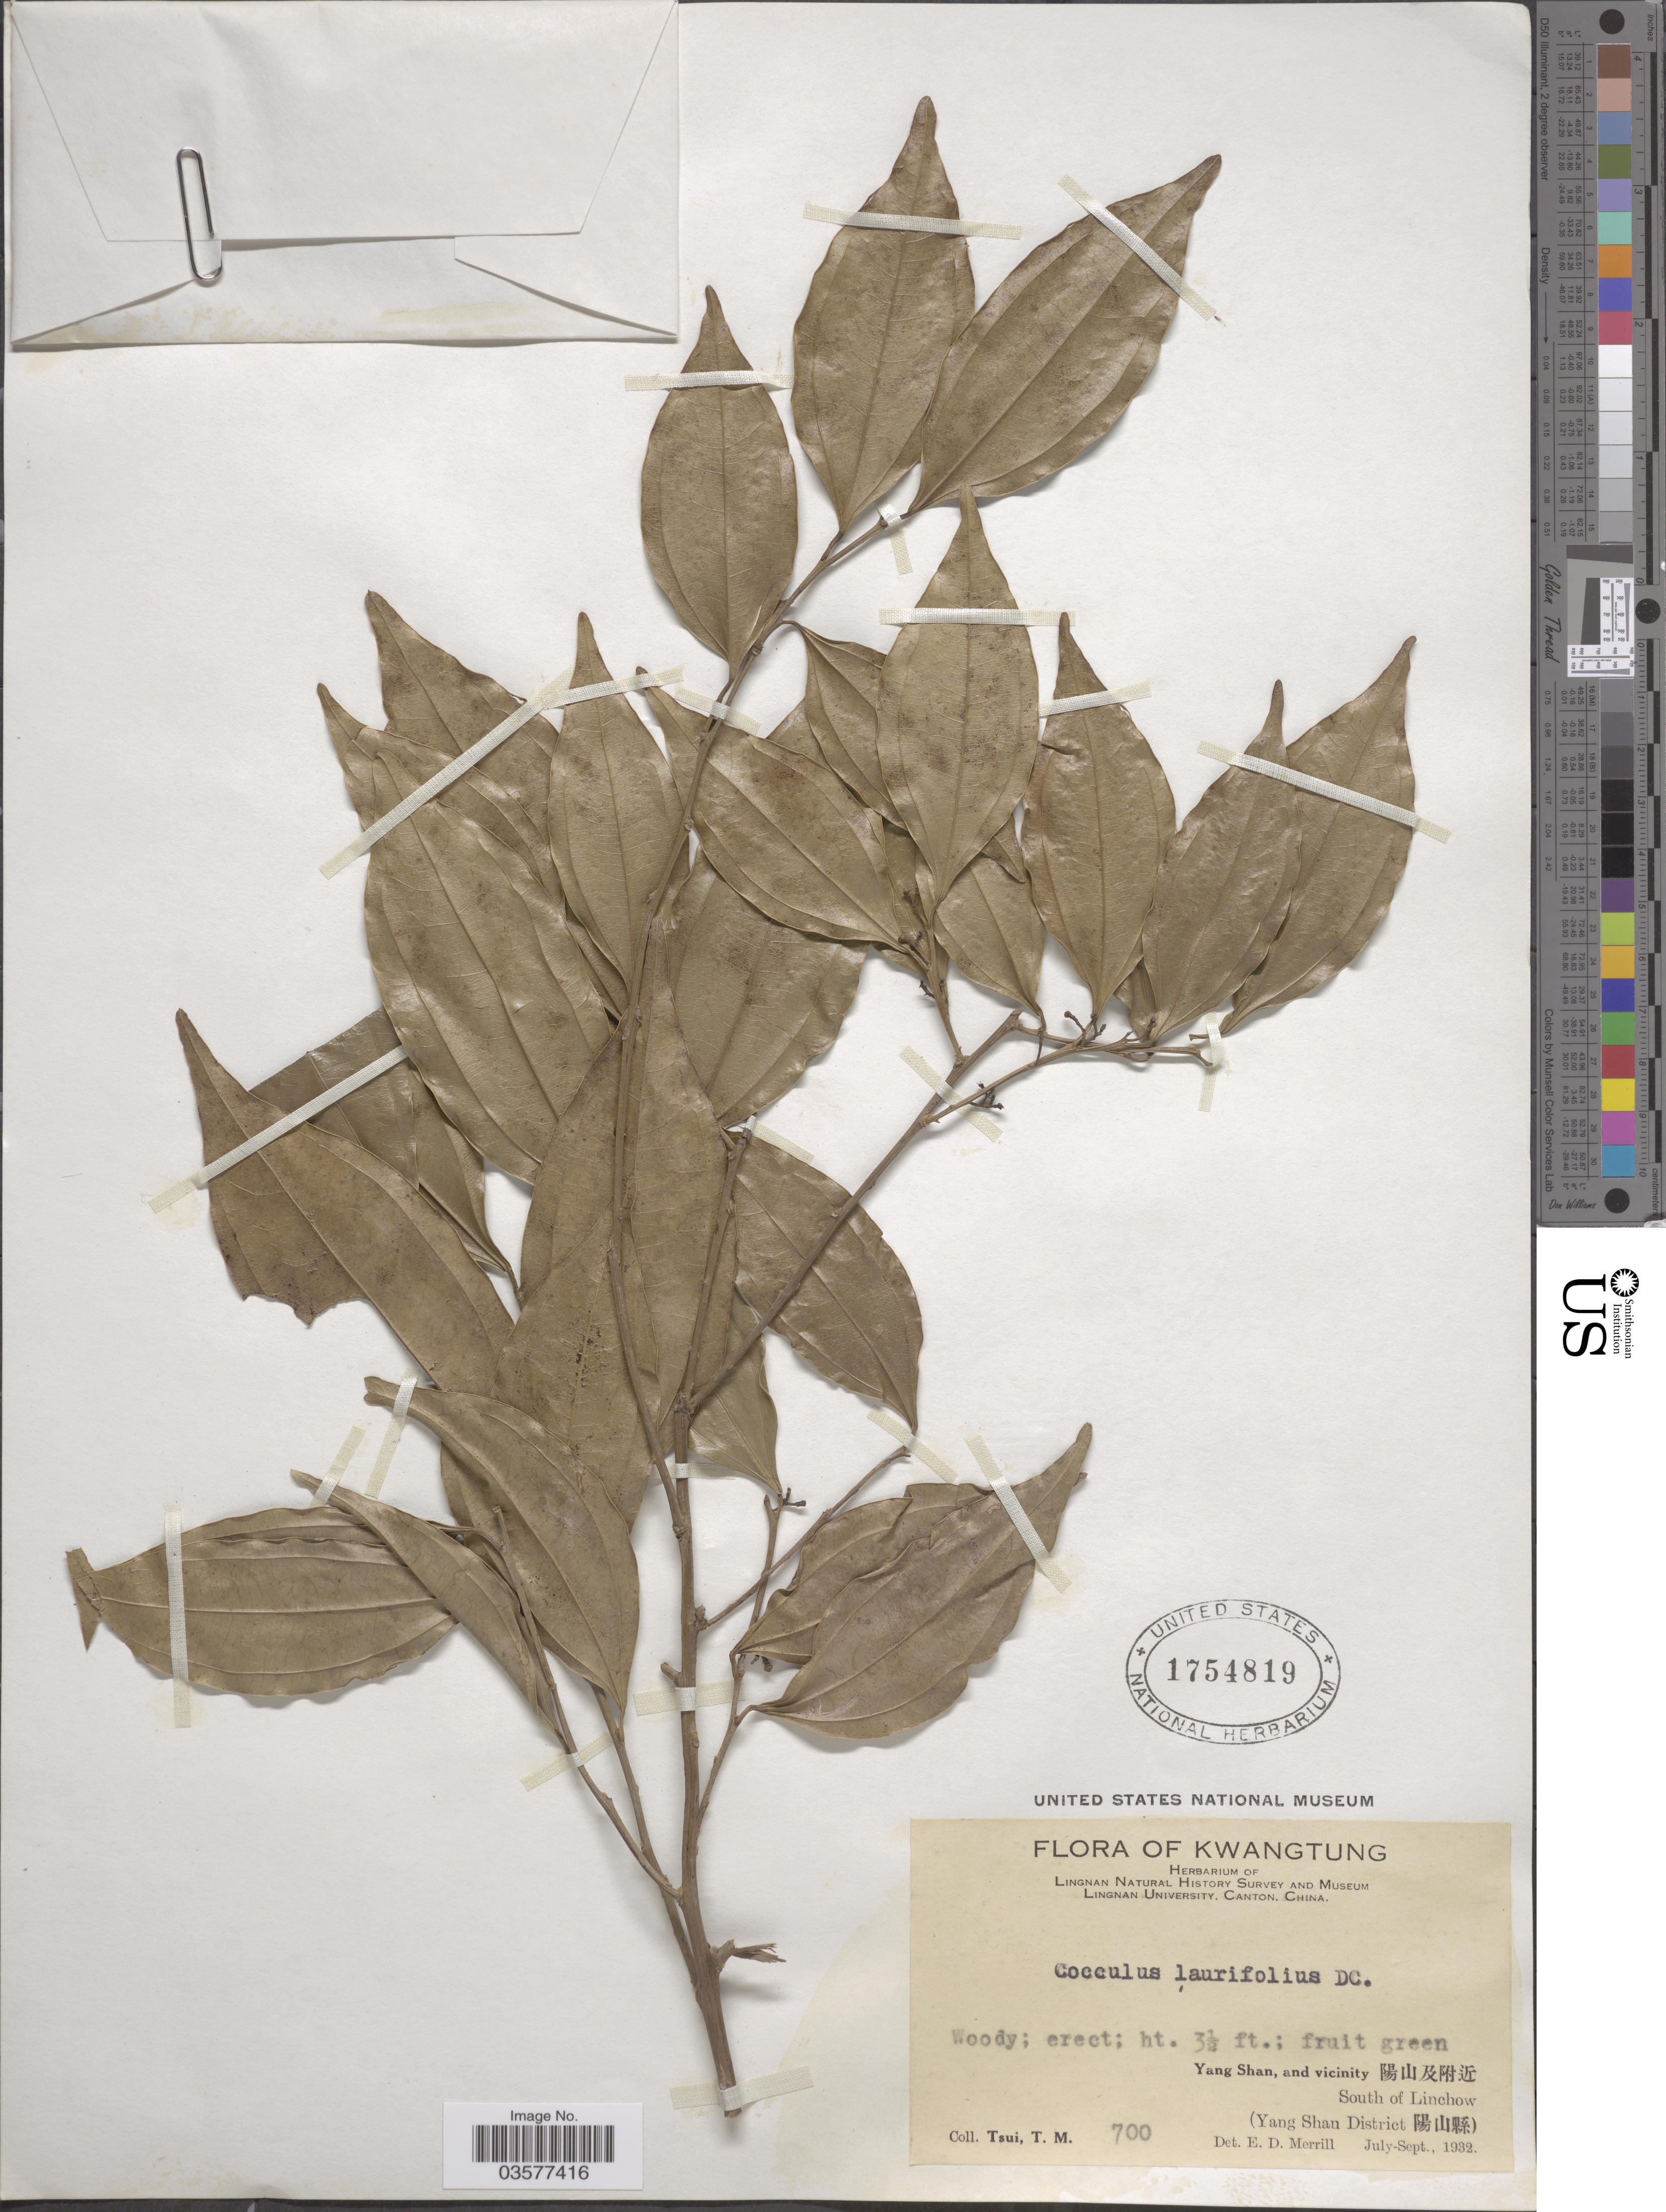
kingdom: Plantae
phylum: Tracheophyta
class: Magnoliopsida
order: Ranunculales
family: Menispermaceae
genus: Cocculus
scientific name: Cocculus laurifolius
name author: DC.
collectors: T. Tsui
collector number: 700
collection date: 1932-07/1932-09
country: China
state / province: Guangdong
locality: Kwangtung. Yang Shan, and vicinity X. South of Linchow. (Yang Shan District X).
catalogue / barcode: US 1754819